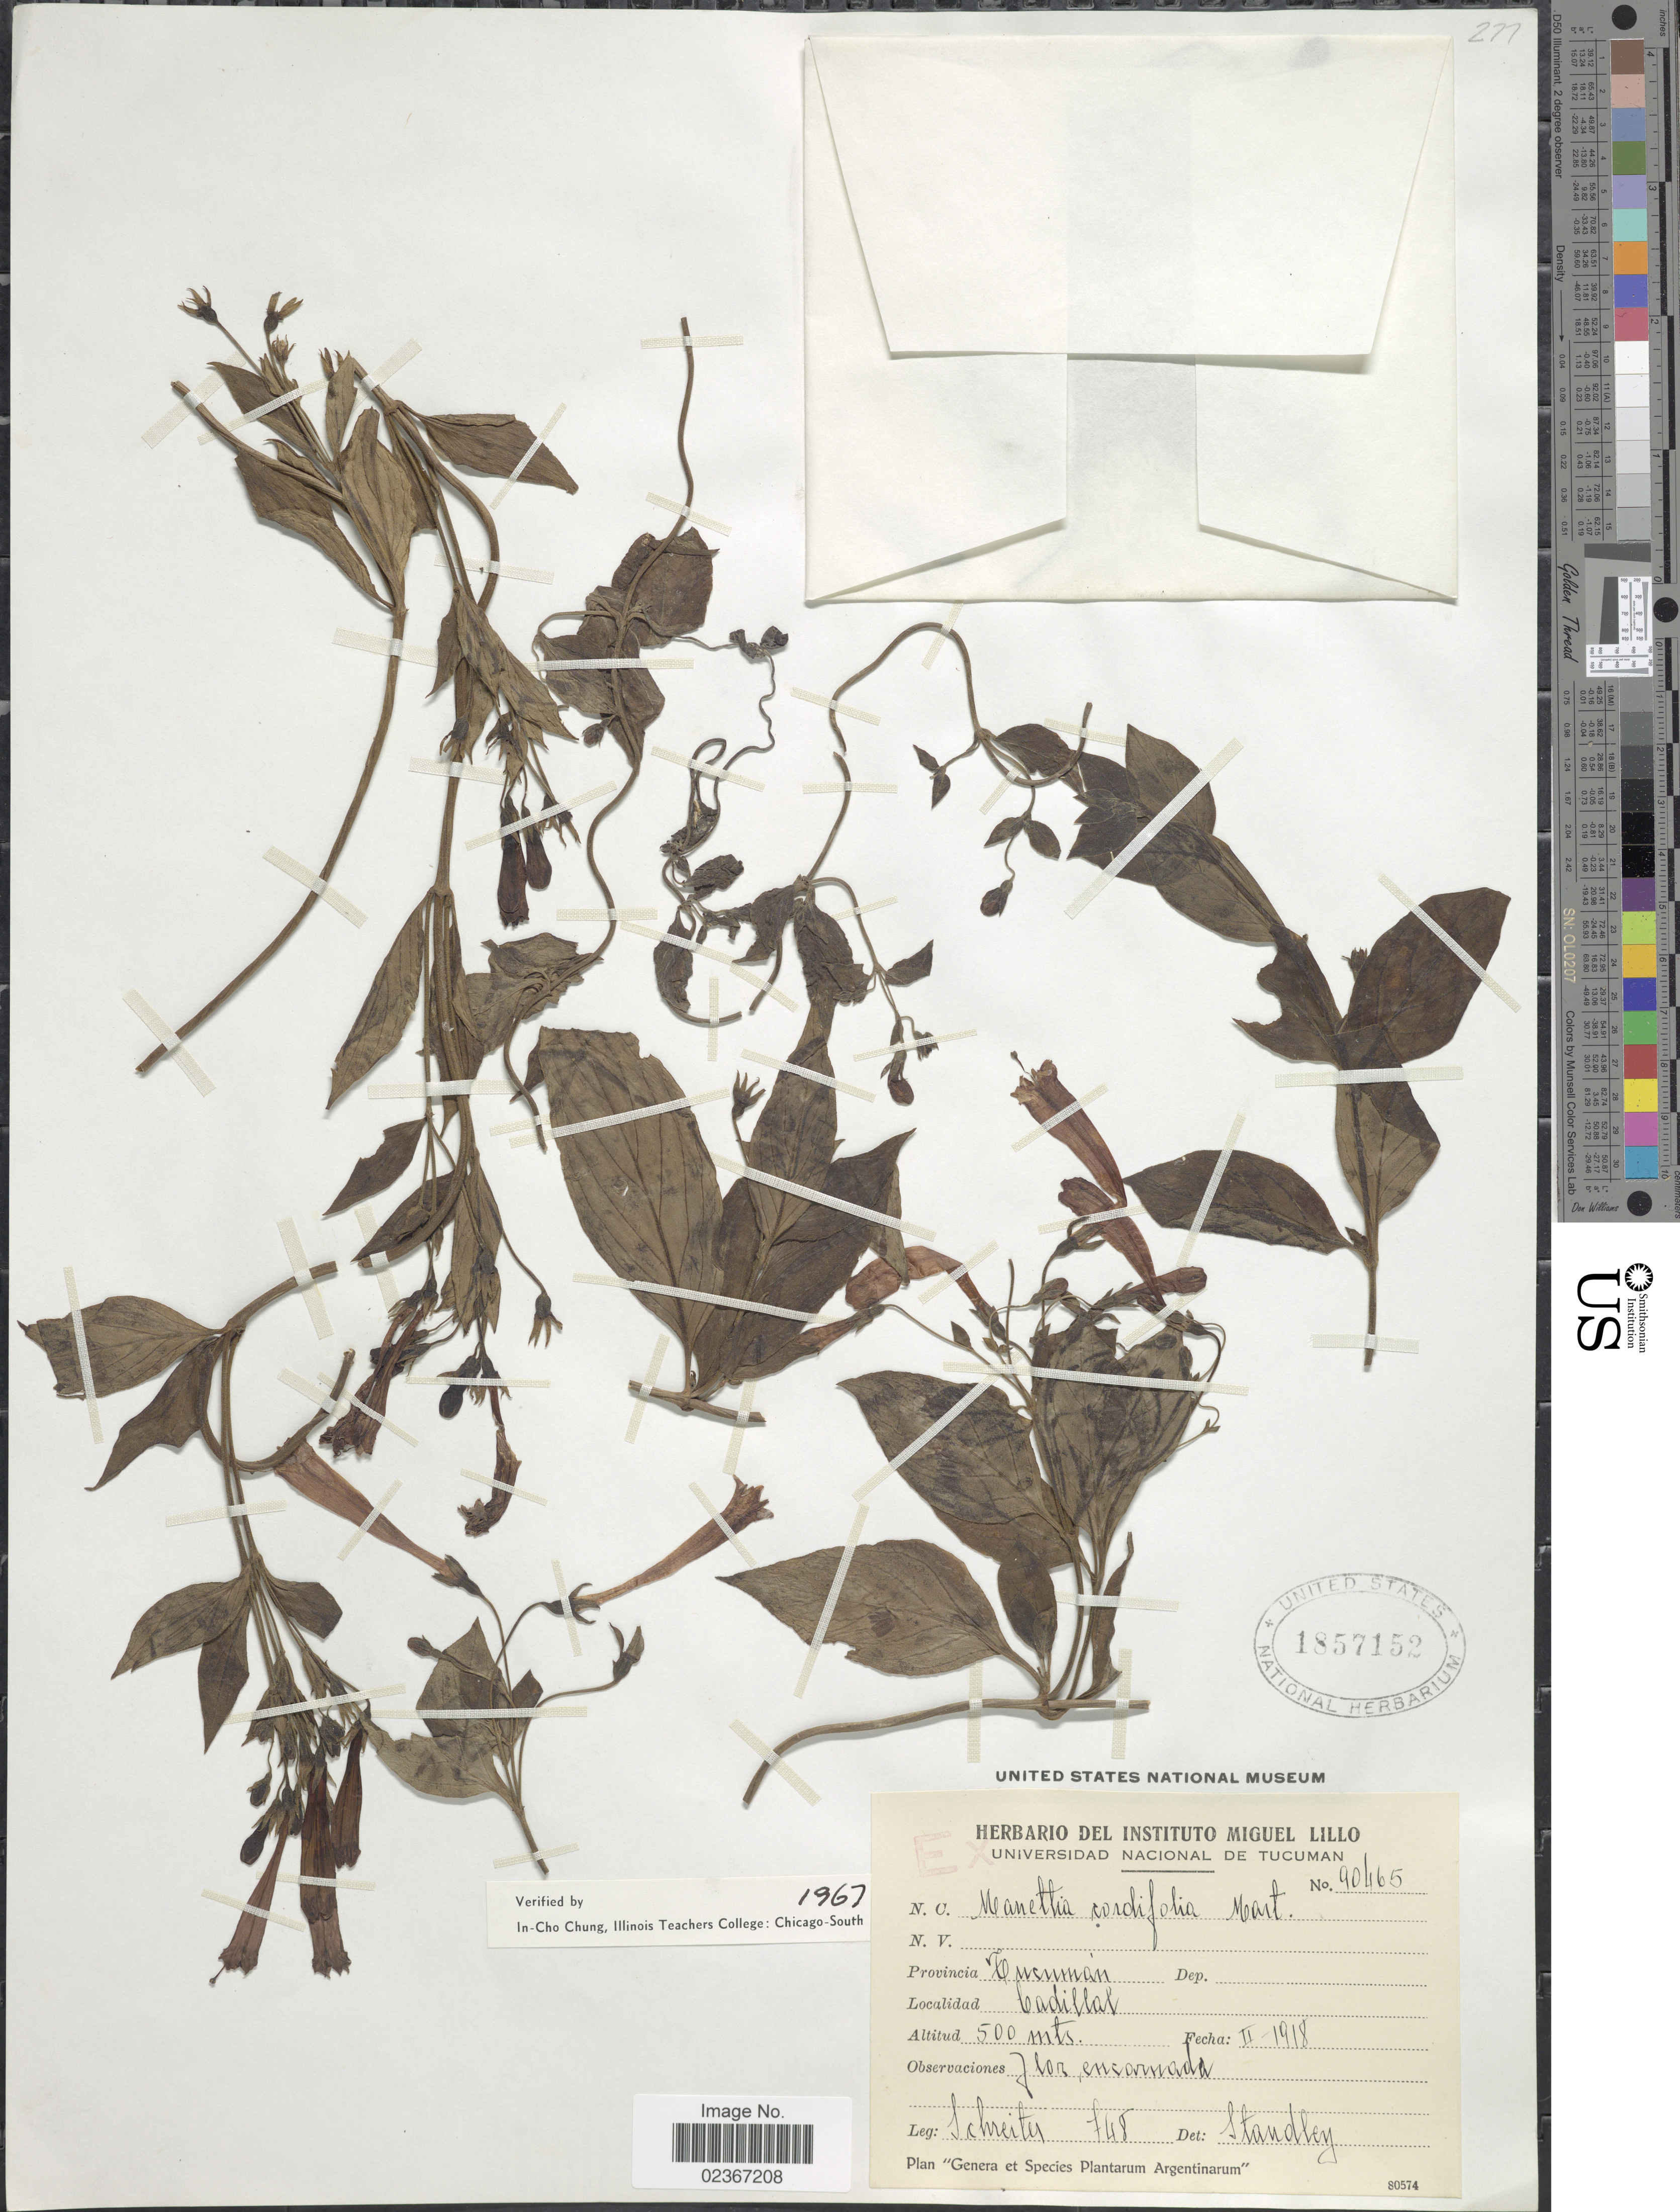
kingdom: Plantae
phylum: Tracheophyta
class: Magnoliopsida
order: Gentianales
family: Rubiaceae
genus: Manettia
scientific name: Manettia cordifolia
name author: Mart.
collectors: -. Schreiter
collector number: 748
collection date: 1918-02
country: Argentina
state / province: Tucuman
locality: Provincia Tucuman, Cadillal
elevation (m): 500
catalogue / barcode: US 1857152